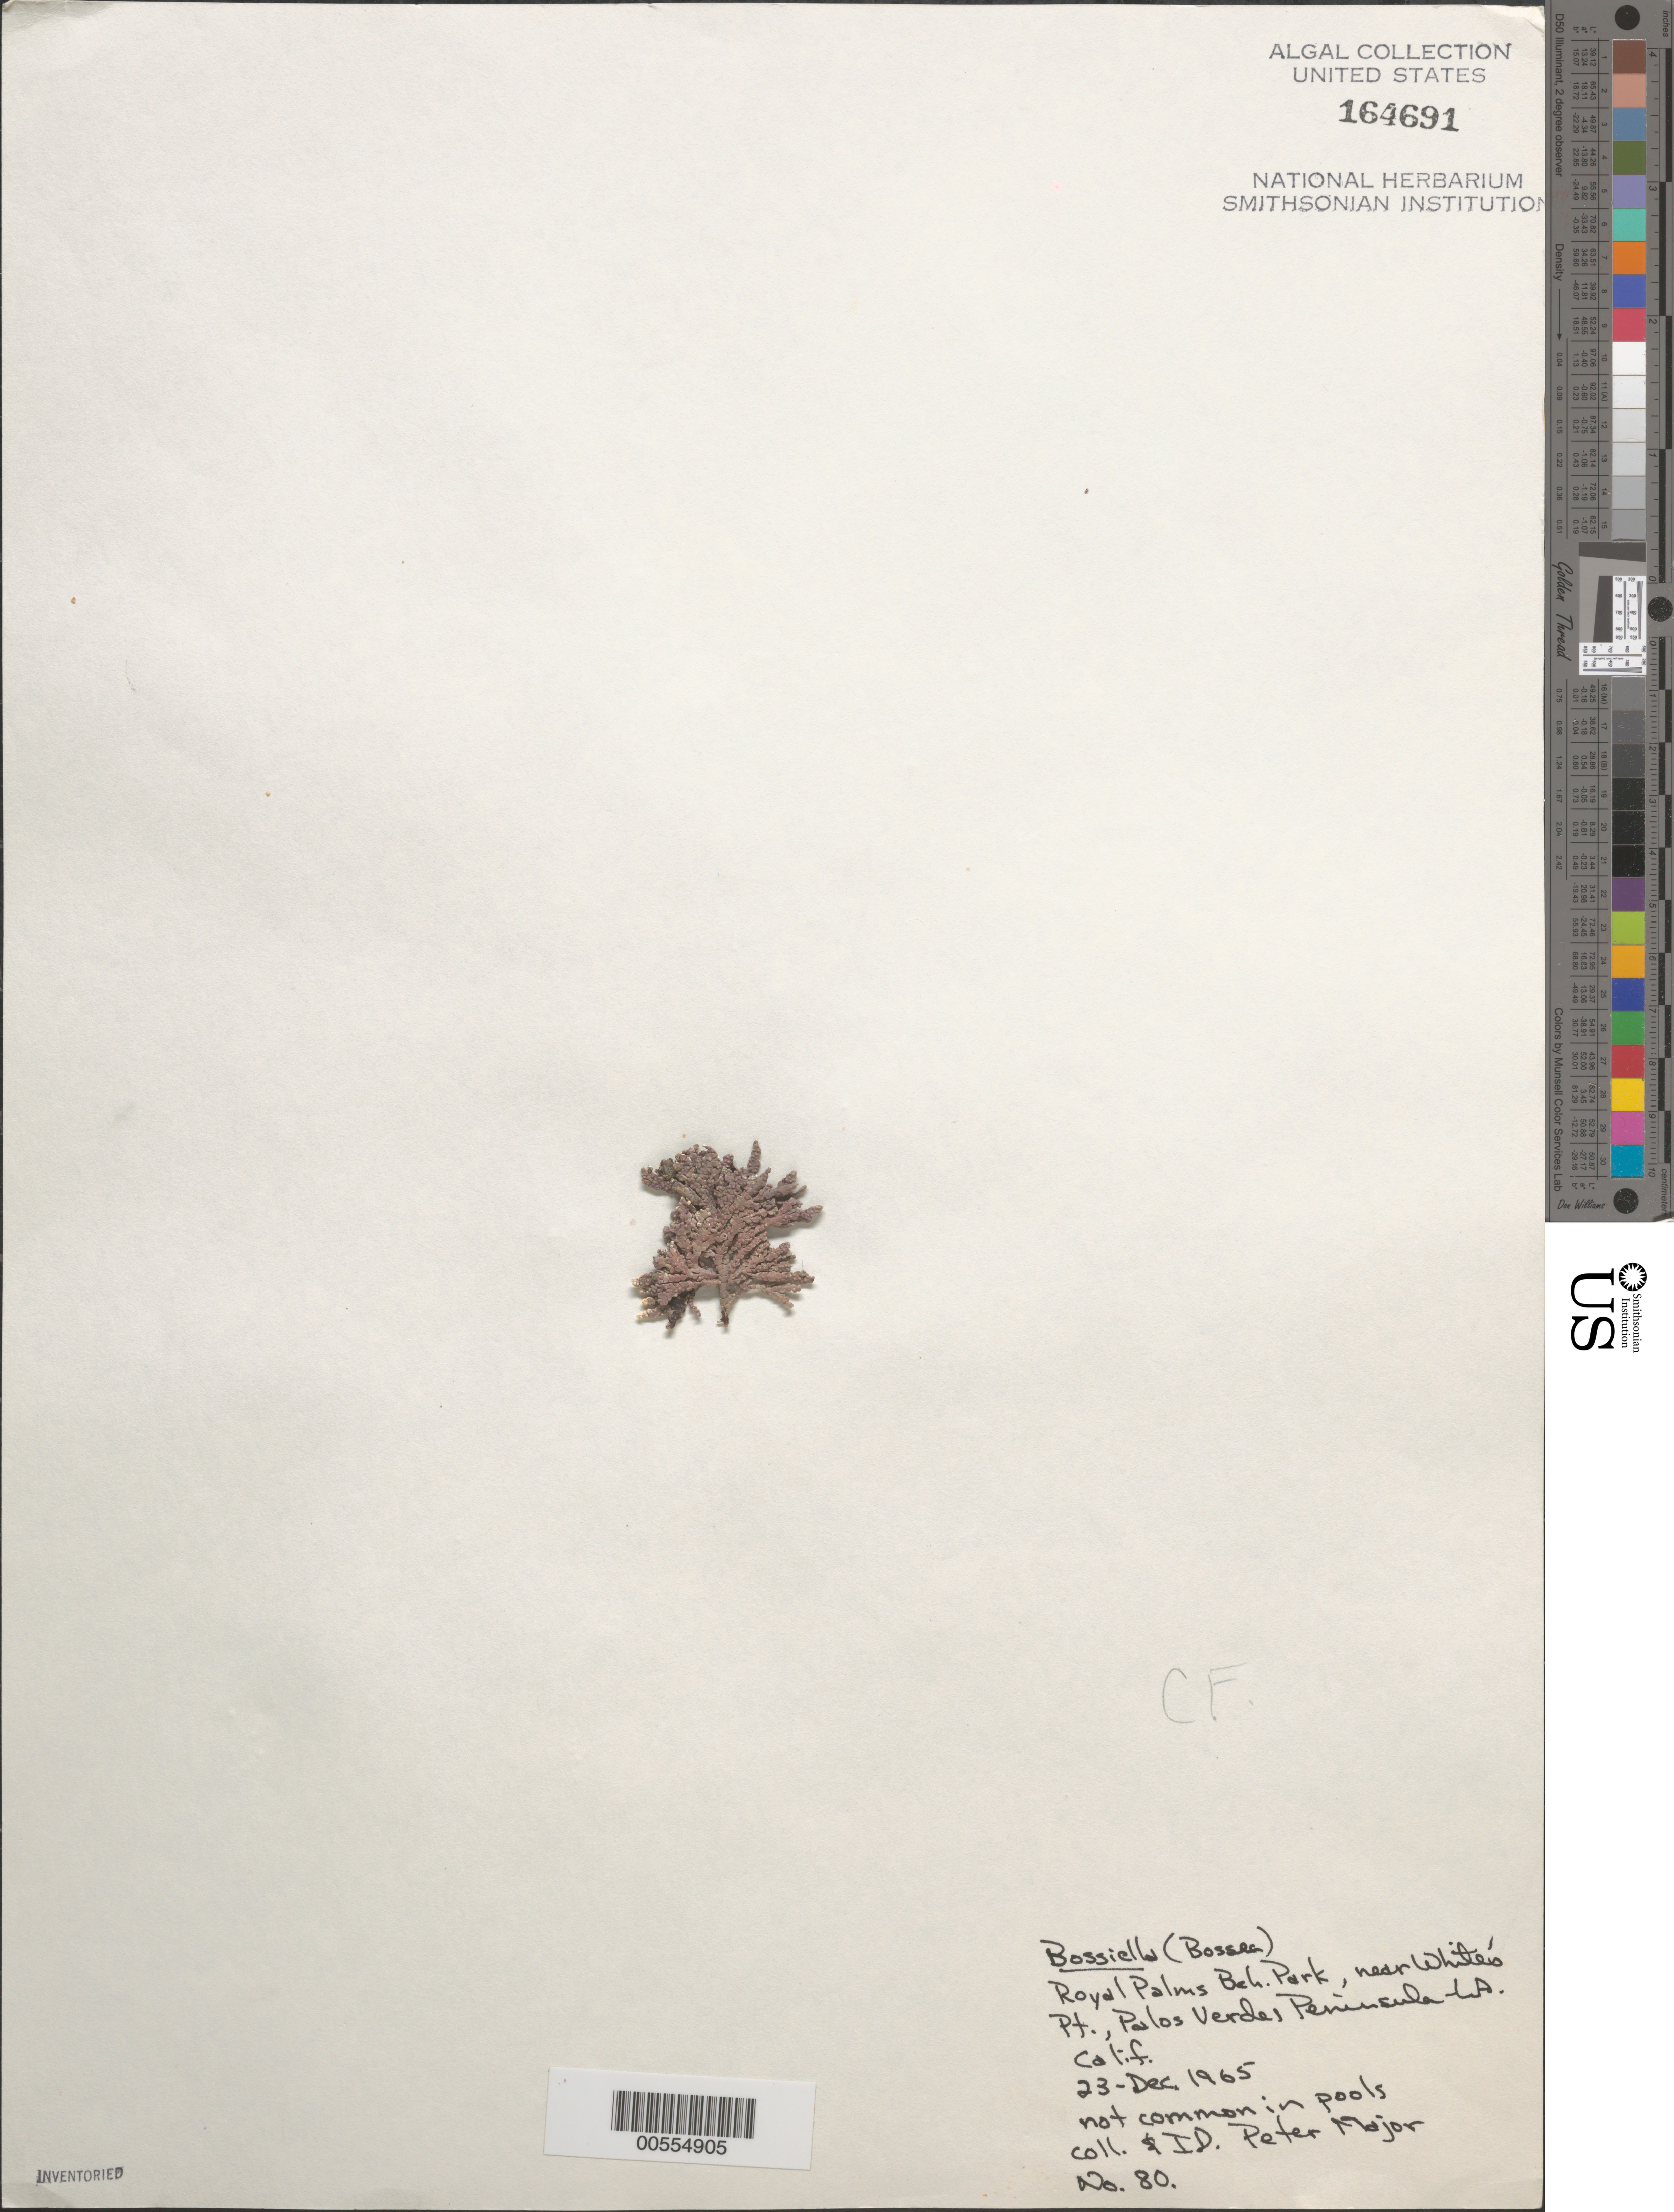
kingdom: Plantae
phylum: Rhodophyta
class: Florideophyceae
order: Corallinales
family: Corallinaceae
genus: Bossiella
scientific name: Bossiella sp.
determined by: Major, P. F.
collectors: P. Major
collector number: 80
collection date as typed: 23 Dec 1965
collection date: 1965-12-23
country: United States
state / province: California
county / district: Los Angeles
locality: Royal Palms Beach Park, near White's Point, Palos Verdes Peninsula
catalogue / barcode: US 164691